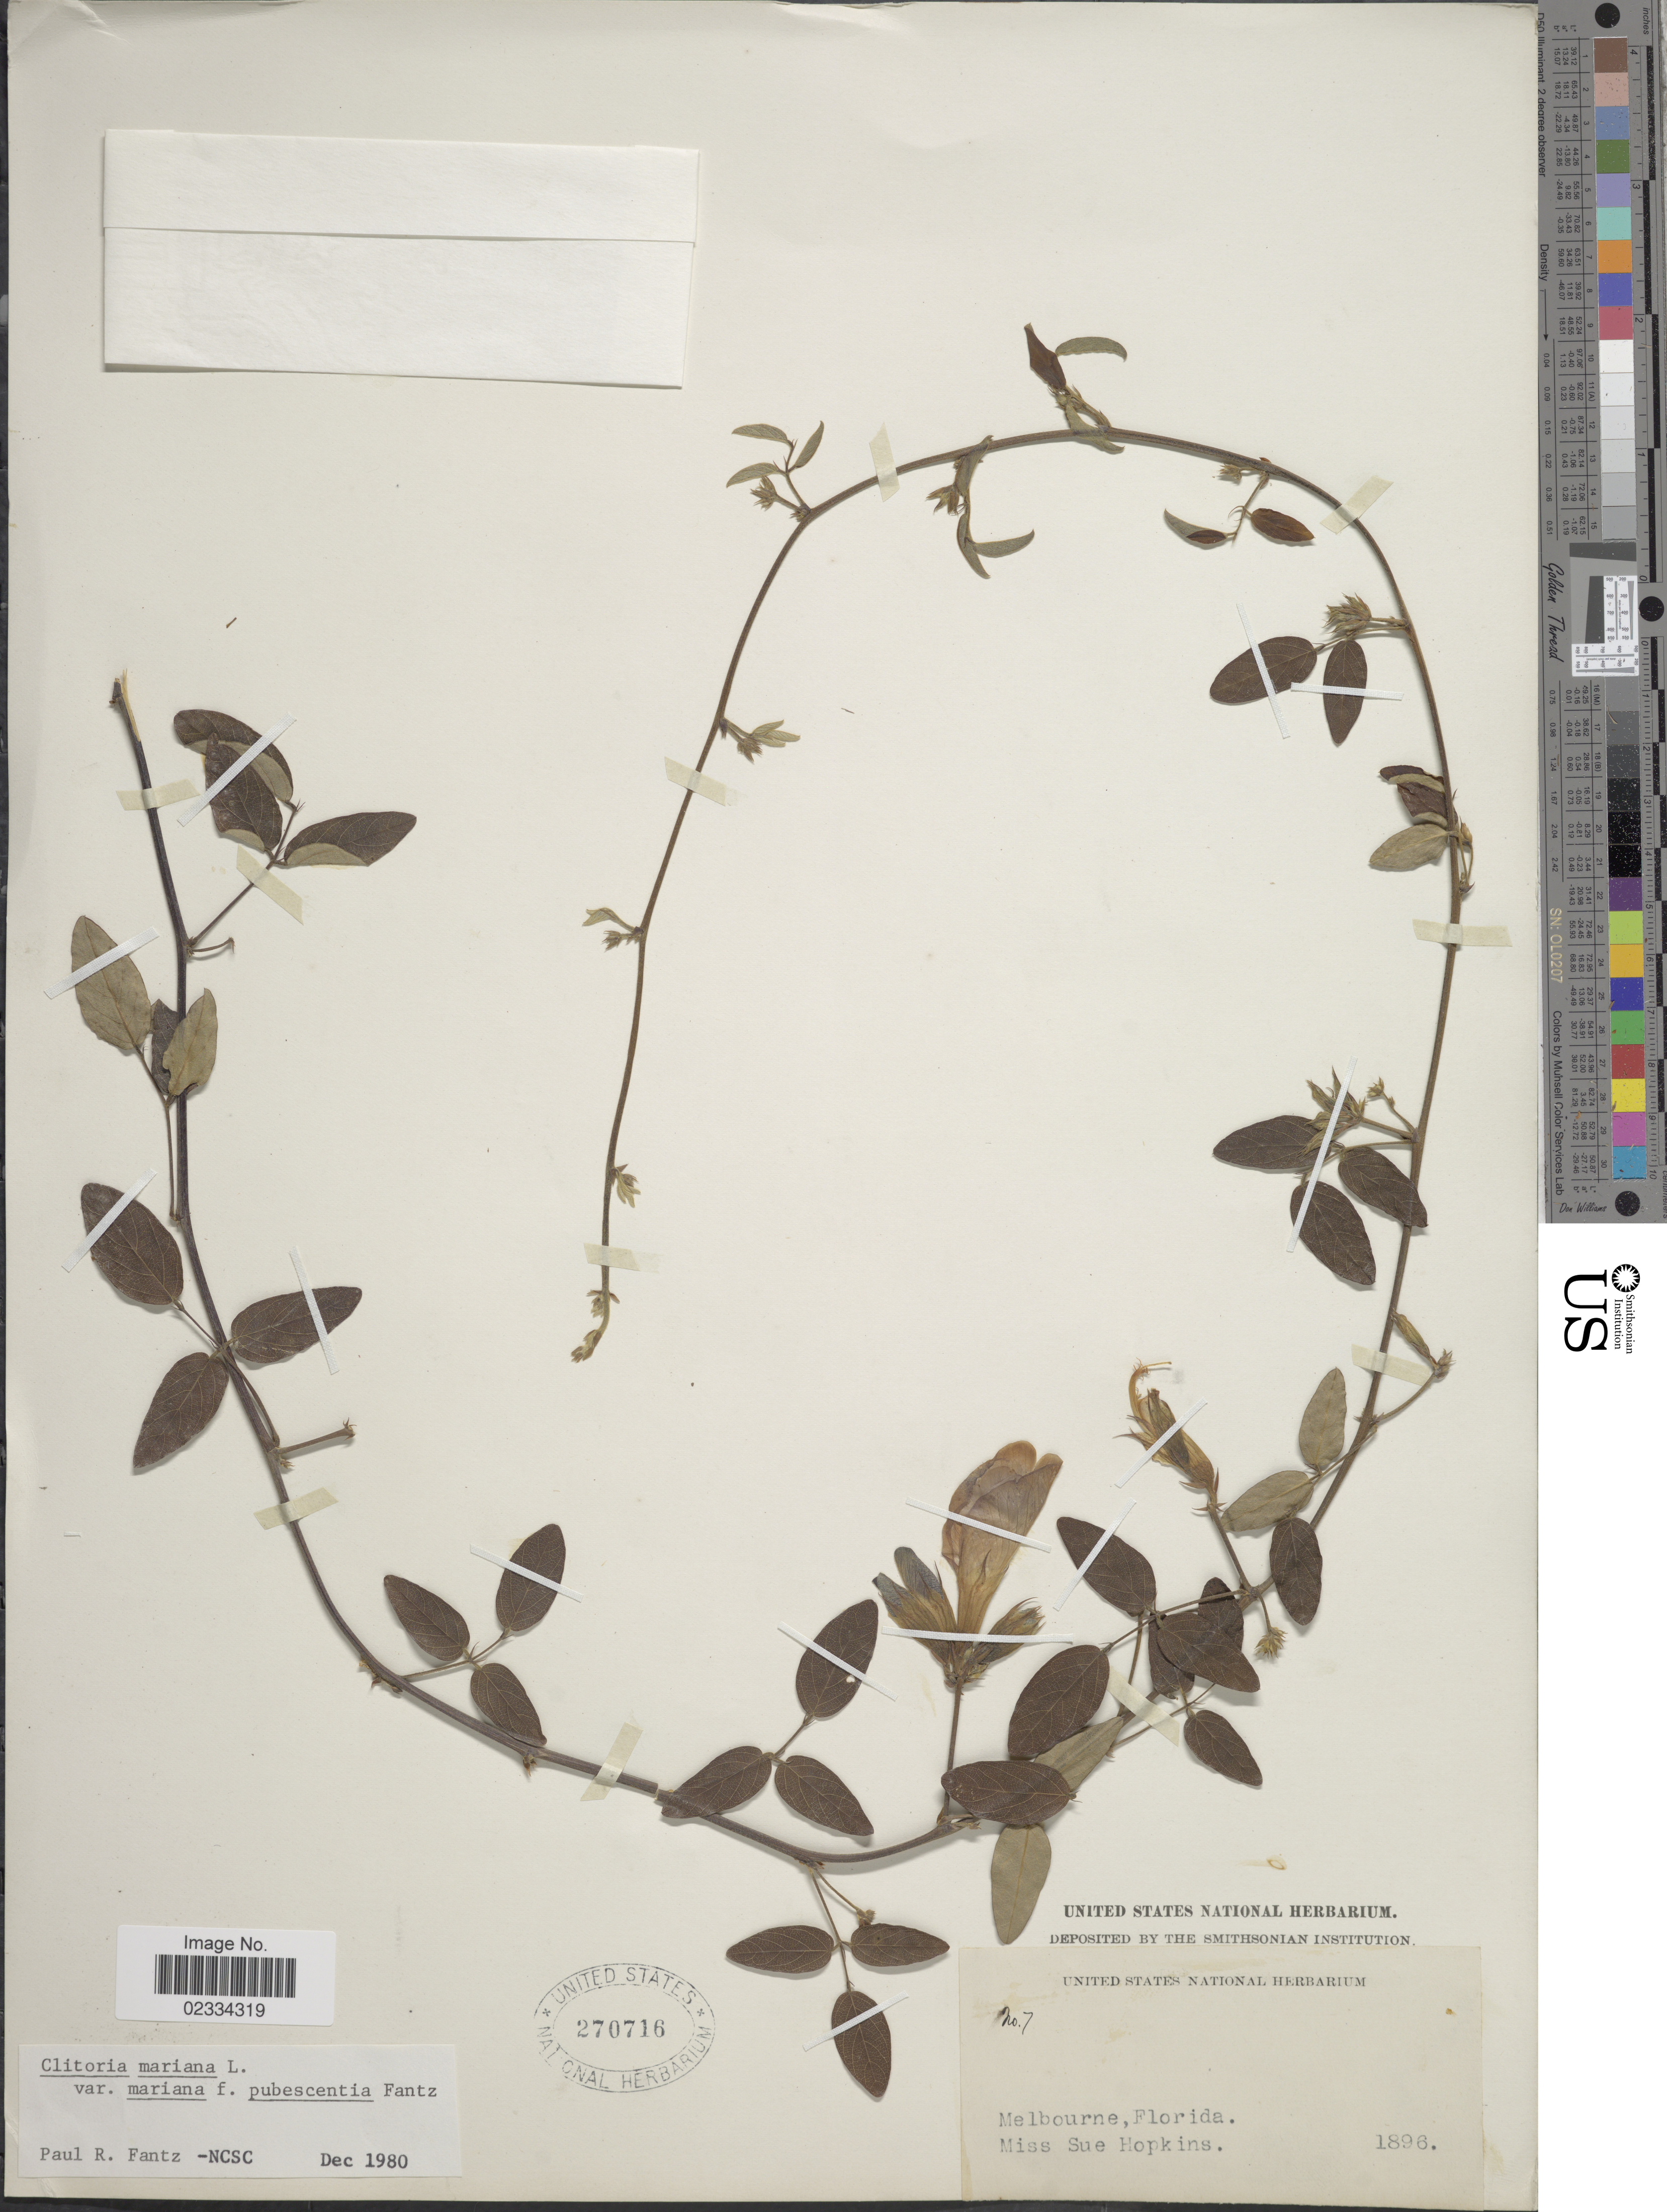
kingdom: Plantae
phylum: Tracheophyta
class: Magnoliopsida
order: Fabales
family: Fabaceae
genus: Clitoria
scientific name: Clitoria mariana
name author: L.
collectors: S. Hopkins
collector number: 7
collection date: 1896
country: United States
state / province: Florida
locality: Melbourne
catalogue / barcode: US 270716